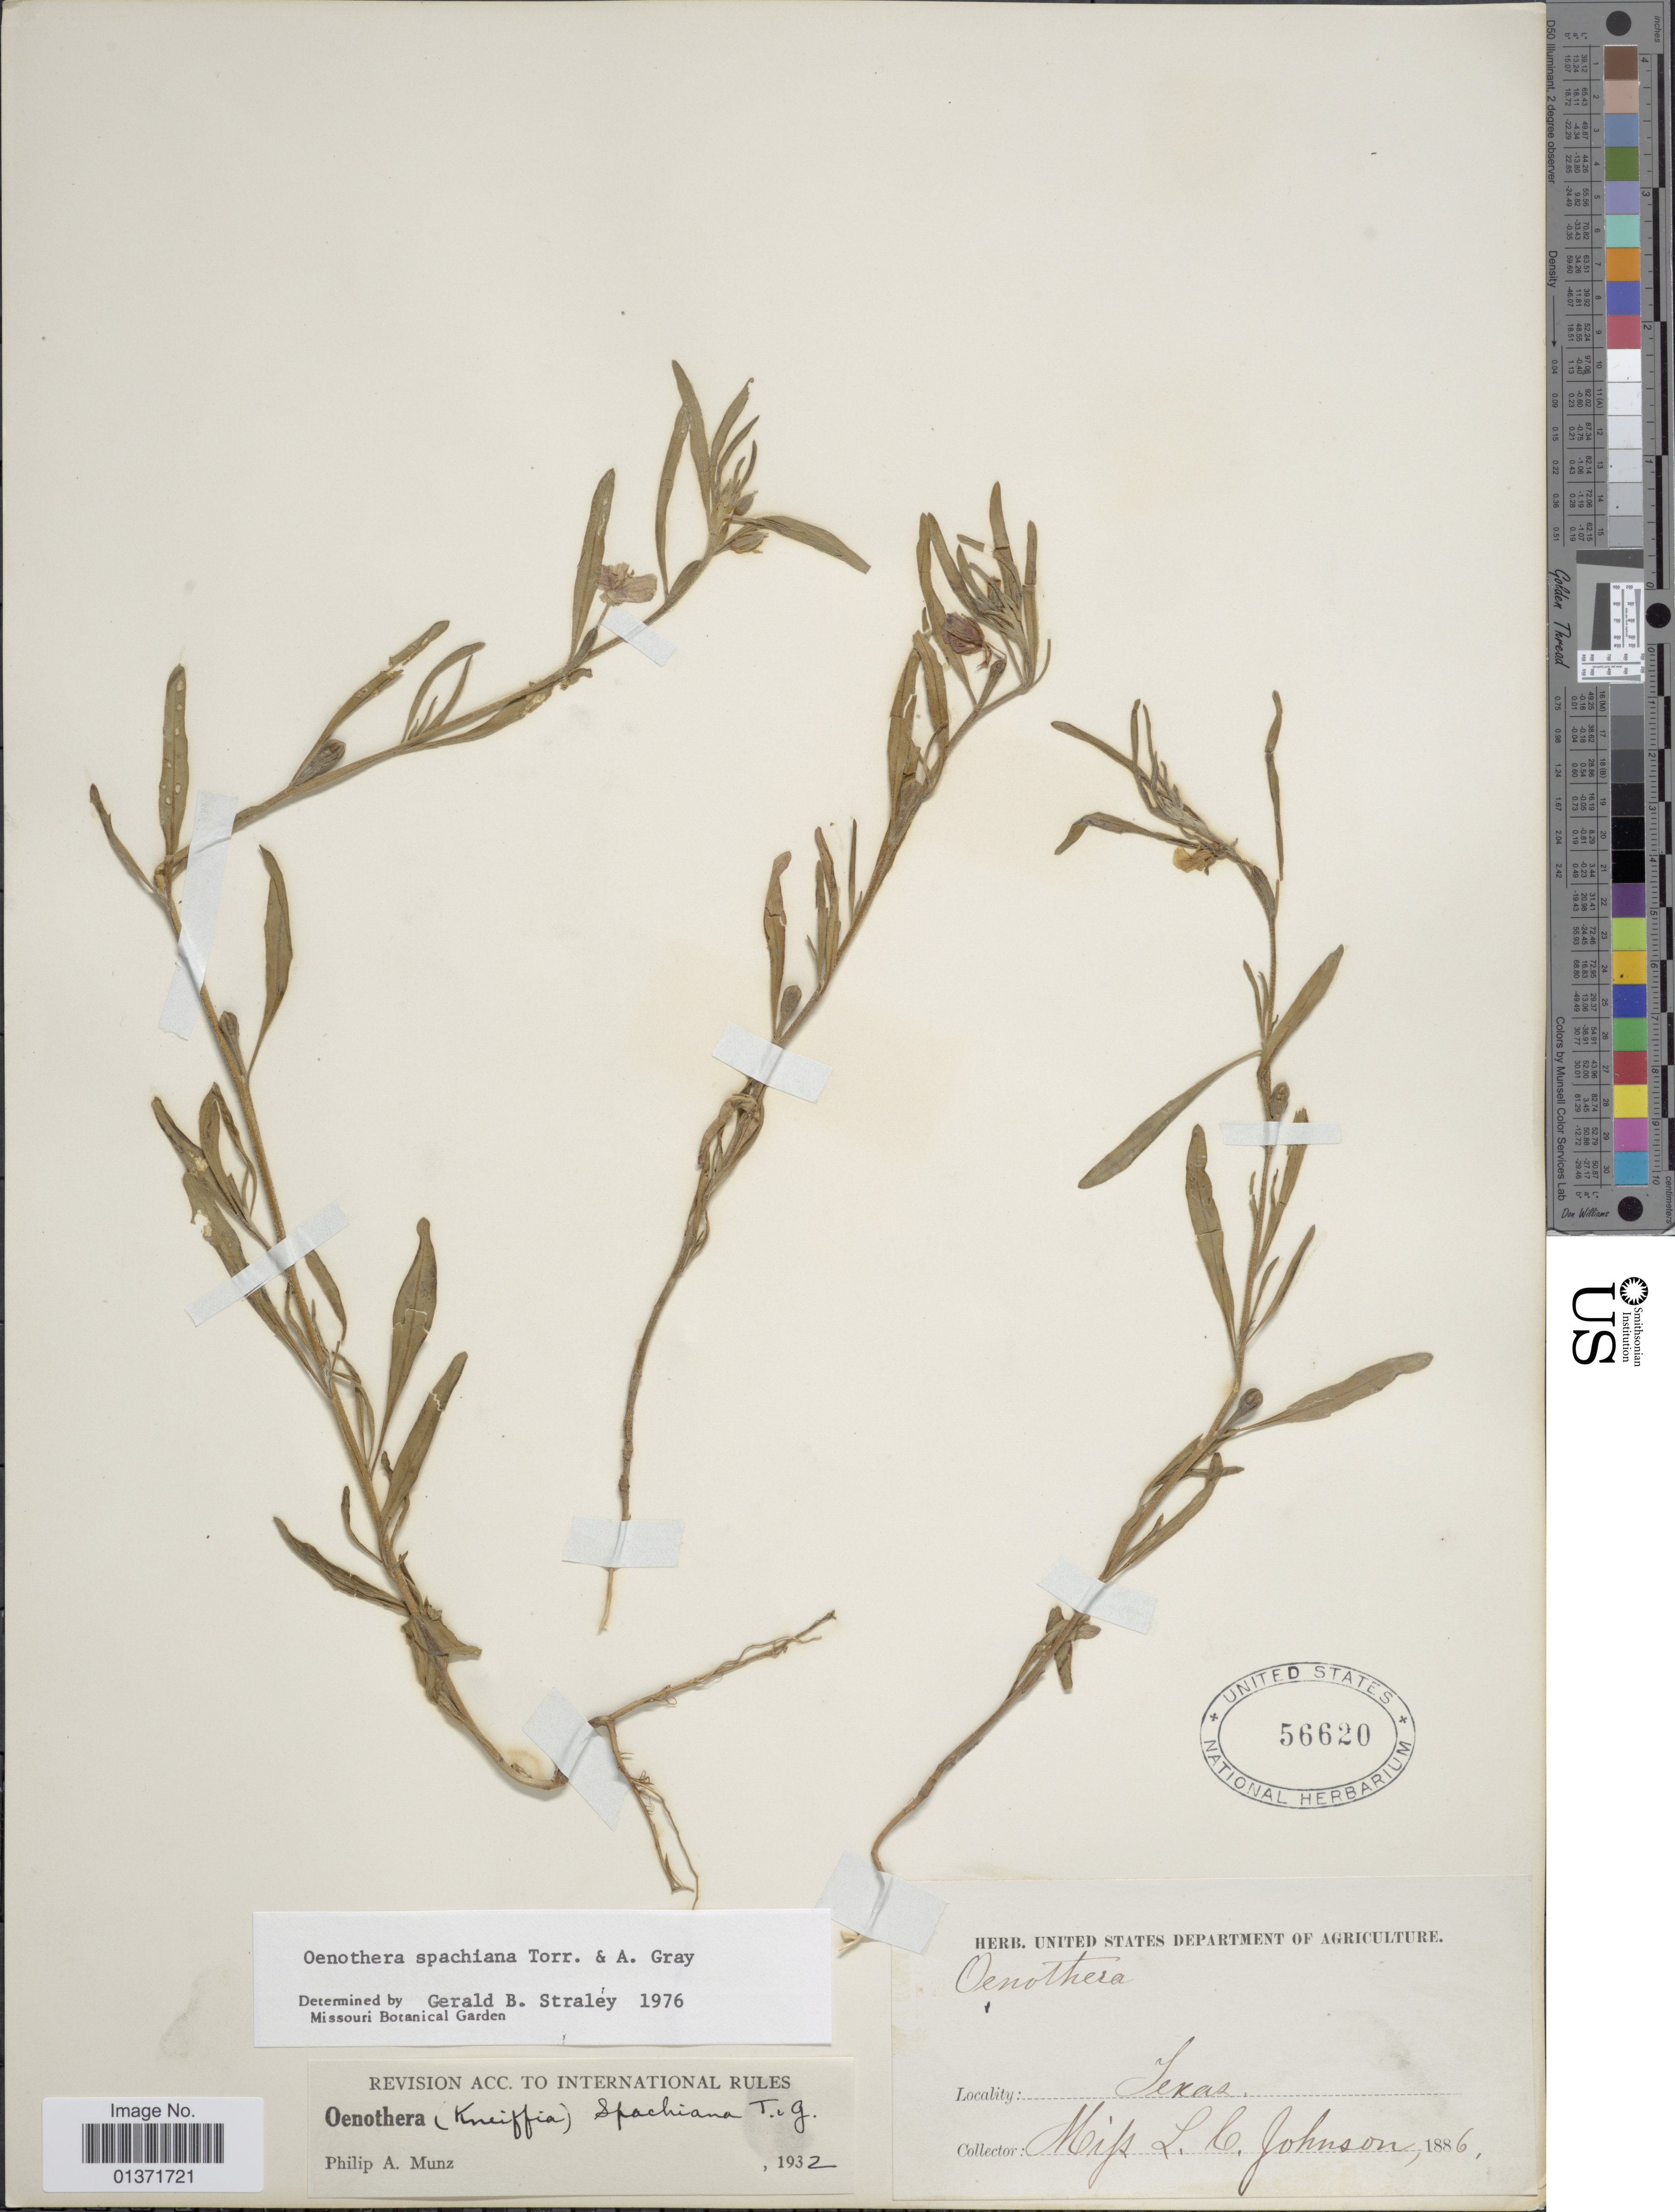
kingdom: Plantae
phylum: Tracheophyta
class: Magnoliopsida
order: Myrtales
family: Onagraceae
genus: Oenothera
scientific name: Oenothera spachiana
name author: Torr. & A. Gray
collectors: L. Johnson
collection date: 1886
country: United States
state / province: Texas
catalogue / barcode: US 56620